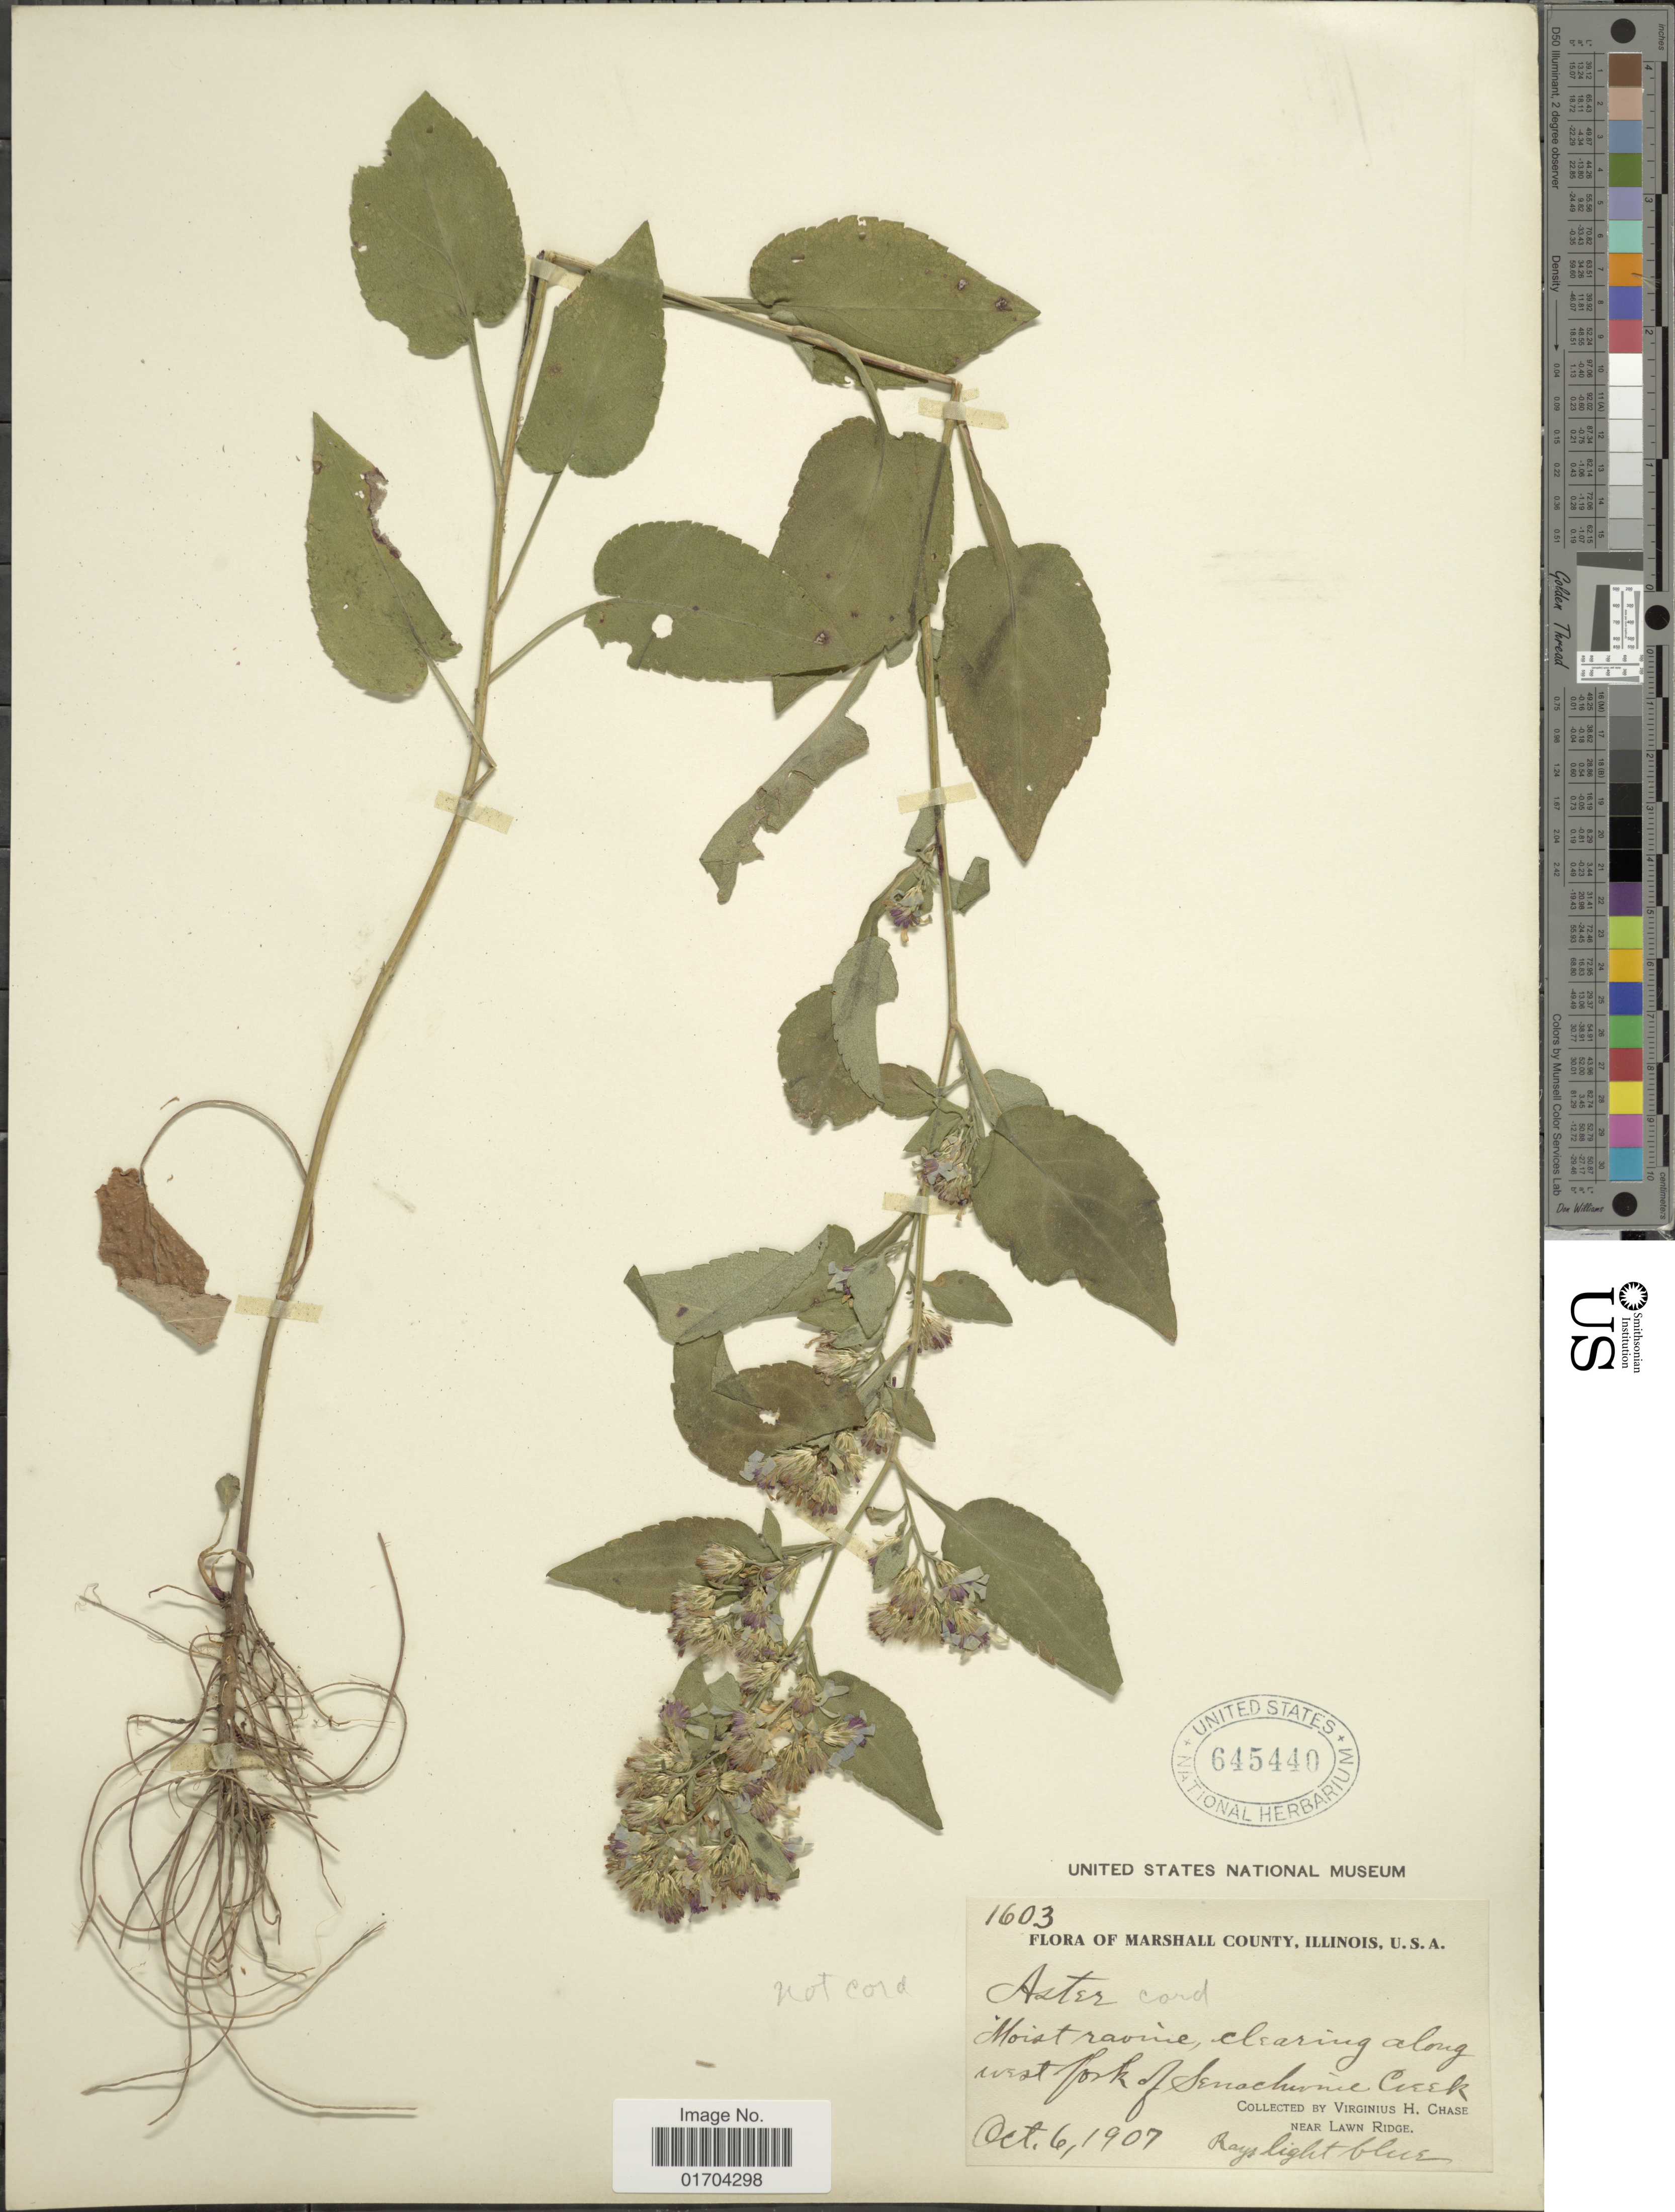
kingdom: Plantae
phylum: Tracheophyta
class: Magnoliopsida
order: Asterales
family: Asteraceae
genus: Symphyotrichum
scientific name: Symphyotrichum sp.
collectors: V. H. Chase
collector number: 1603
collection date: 1907-10-06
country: United States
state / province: Illinois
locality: Marshall County, along west fork of Senachaivnie Creek, near Lawn Ridge.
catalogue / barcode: US 645440